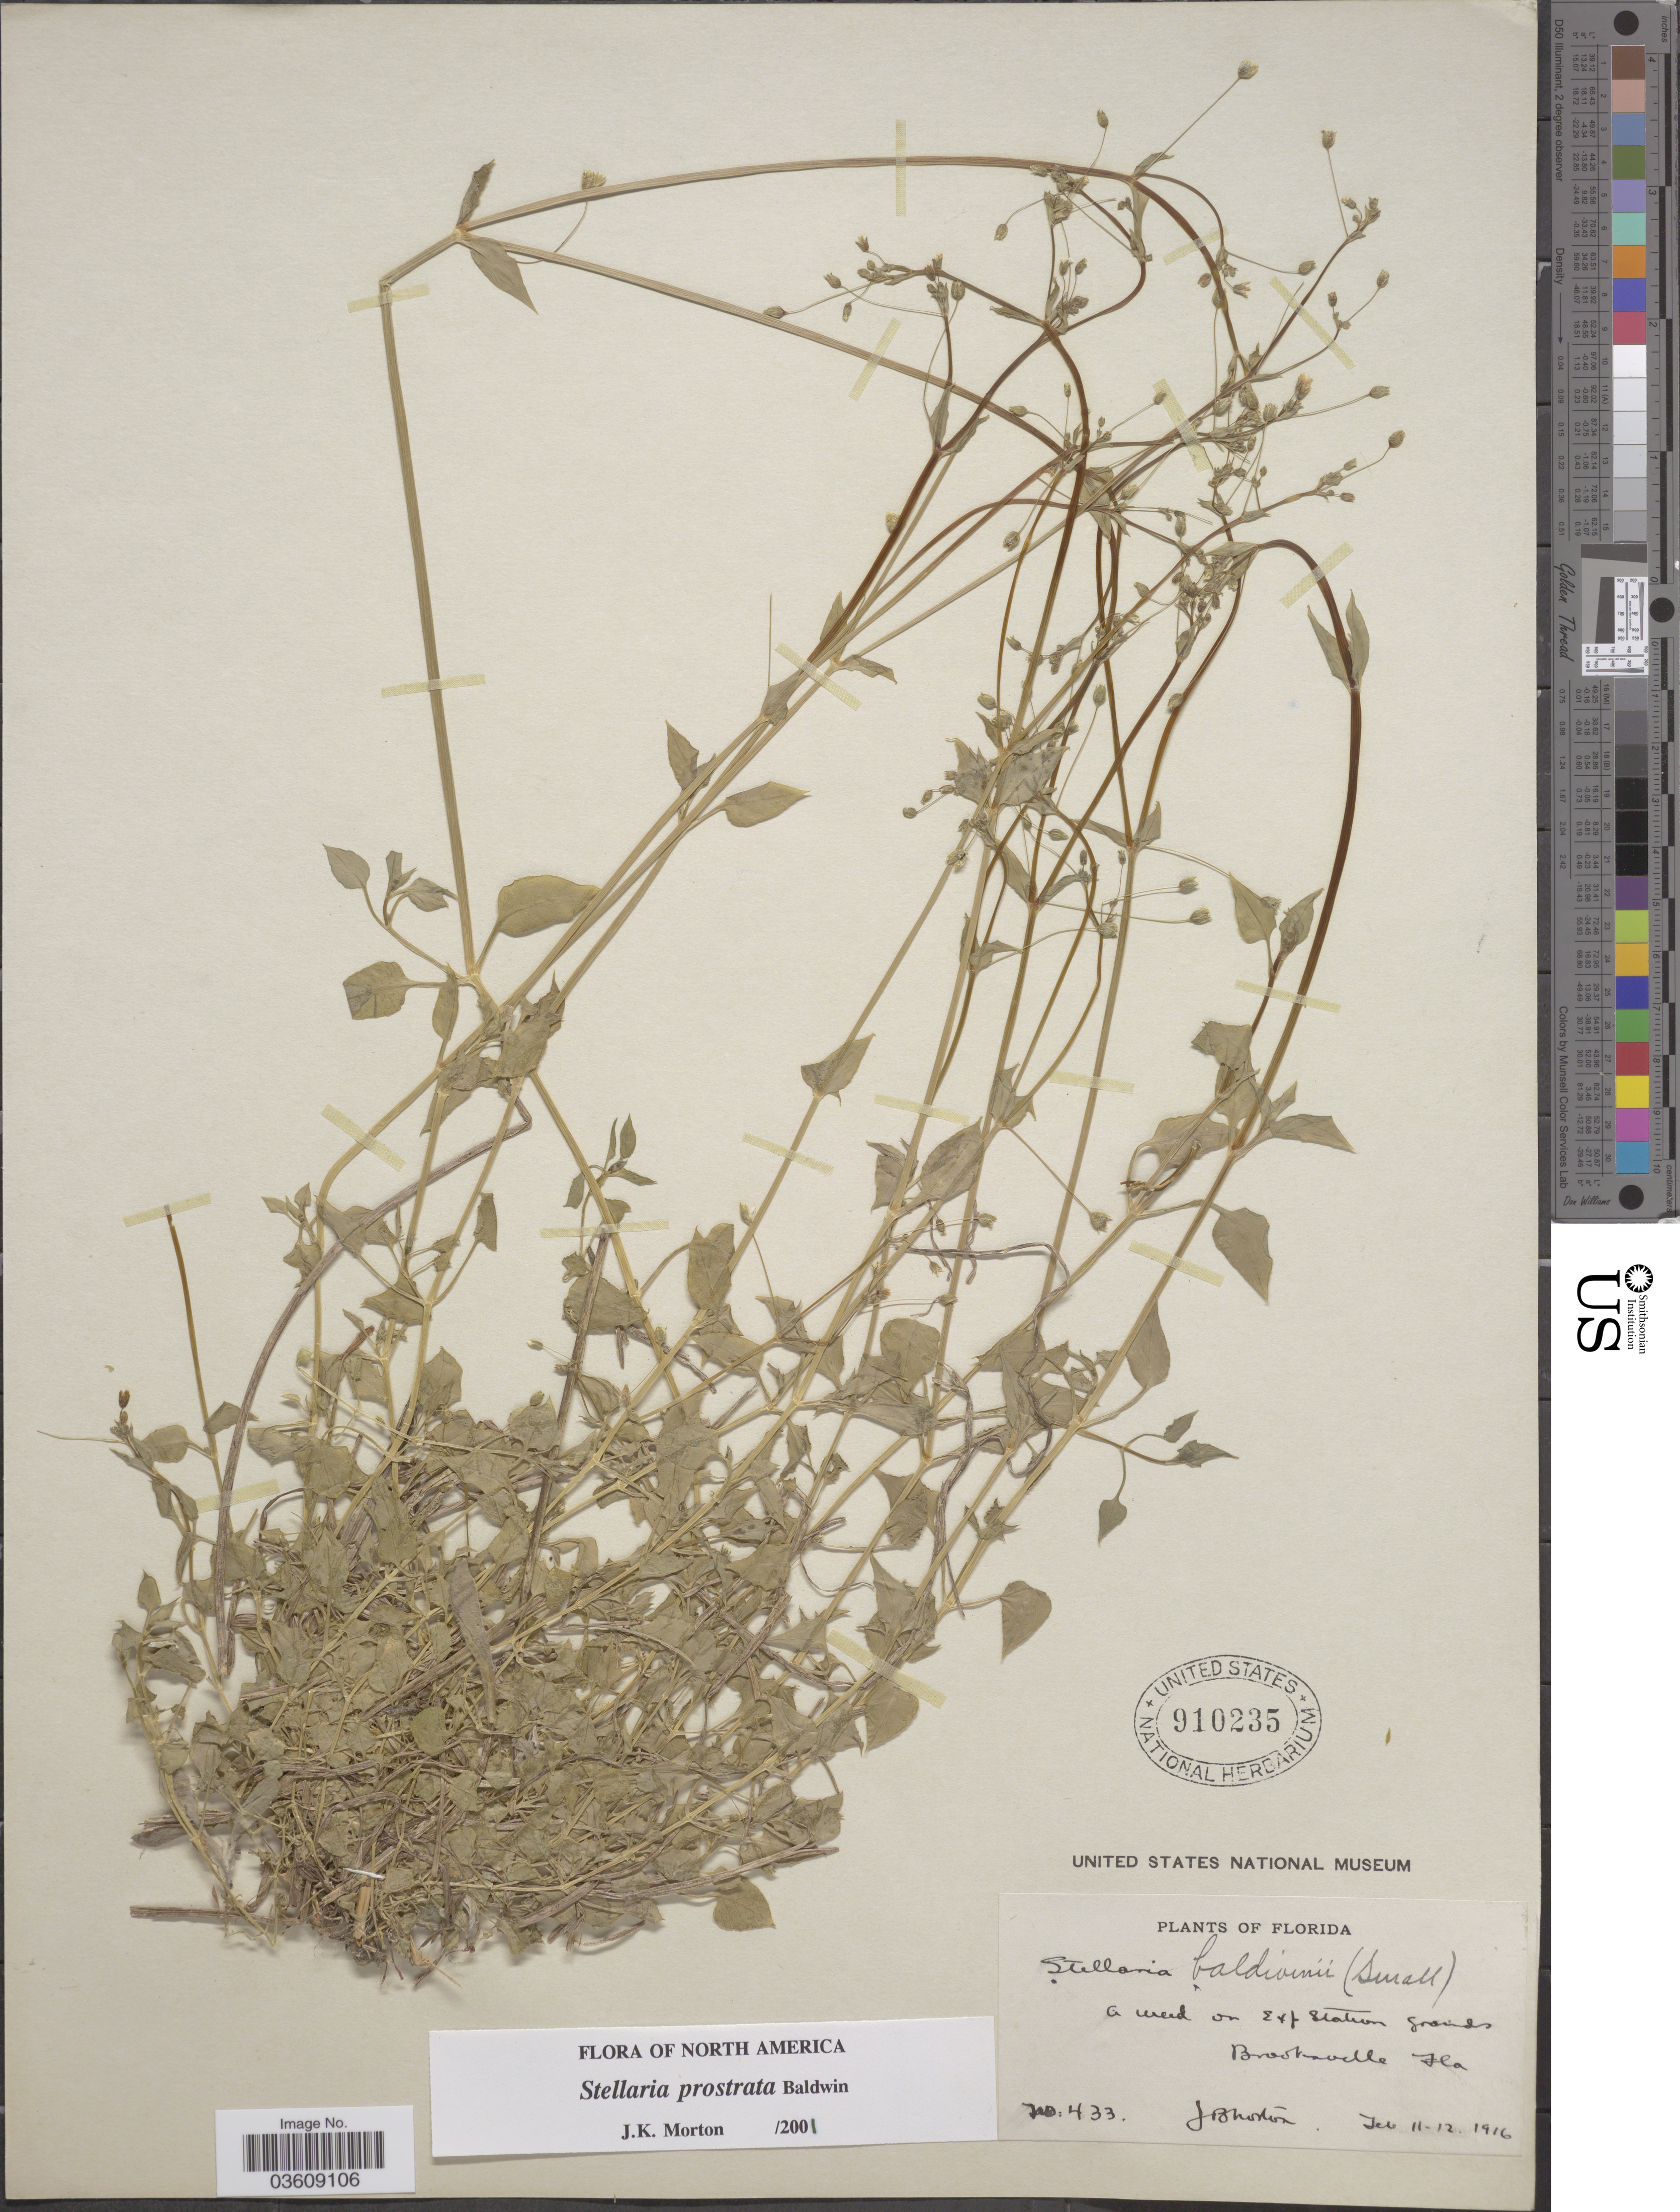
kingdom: Plantae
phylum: Tracheophyta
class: Magnoliopsida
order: Caryophyllales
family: Caryophyllaceae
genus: Stellaria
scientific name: Stellaria prostrata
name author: Baldwin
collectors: J. B. Norton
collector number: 433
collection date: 1916-02-11/1916-02-12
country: United States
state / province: Florida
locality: On Exp Station Grounds Brooksville.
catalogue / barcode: US 910235